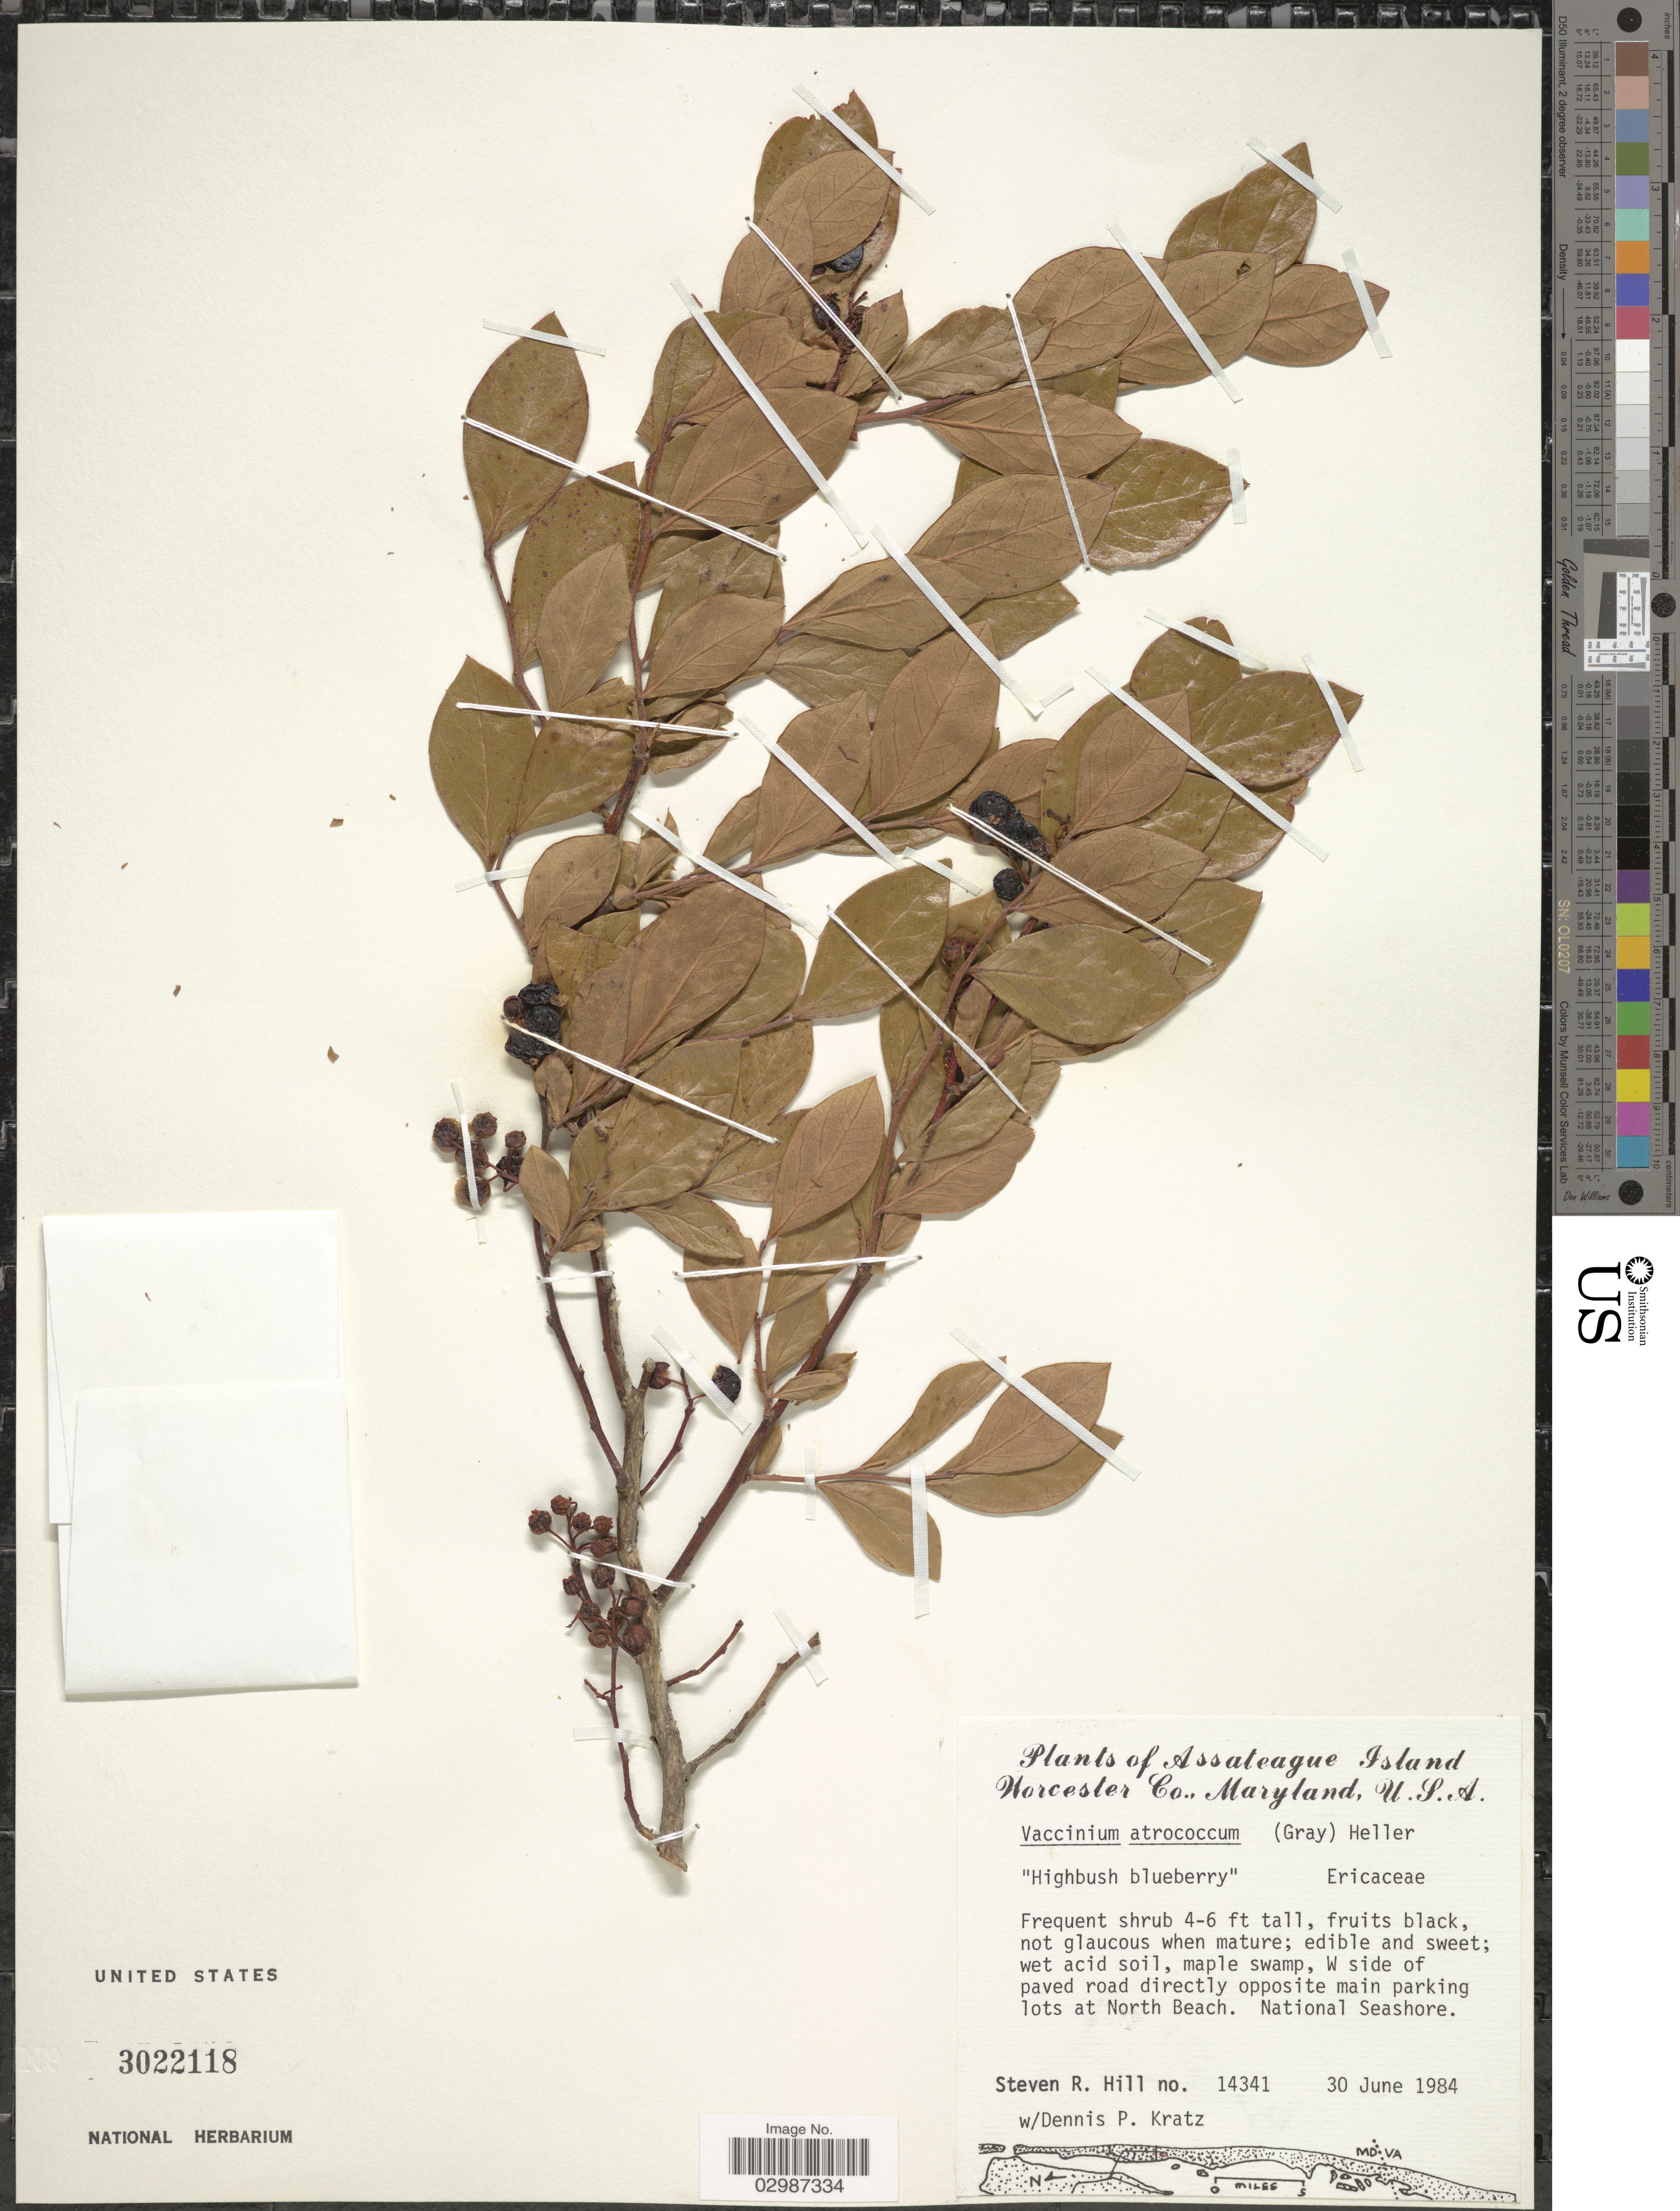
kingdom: Plantae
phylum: Tracheophyta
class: Magnoliopsida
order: Ericales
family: Ericaceae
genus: Vaccinium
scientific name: Vaccinium atrococcum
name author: (A. Gray) A. Heller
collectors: S. R. Hill & D. Kratz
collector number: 14341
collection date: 1984-06-30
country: United States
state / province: Maryland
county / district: Worcester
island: Assateague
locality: W side of paved road directly opposite main parking lots at North Beach, Assateague Island National Seashore.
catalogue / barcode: US 3022118